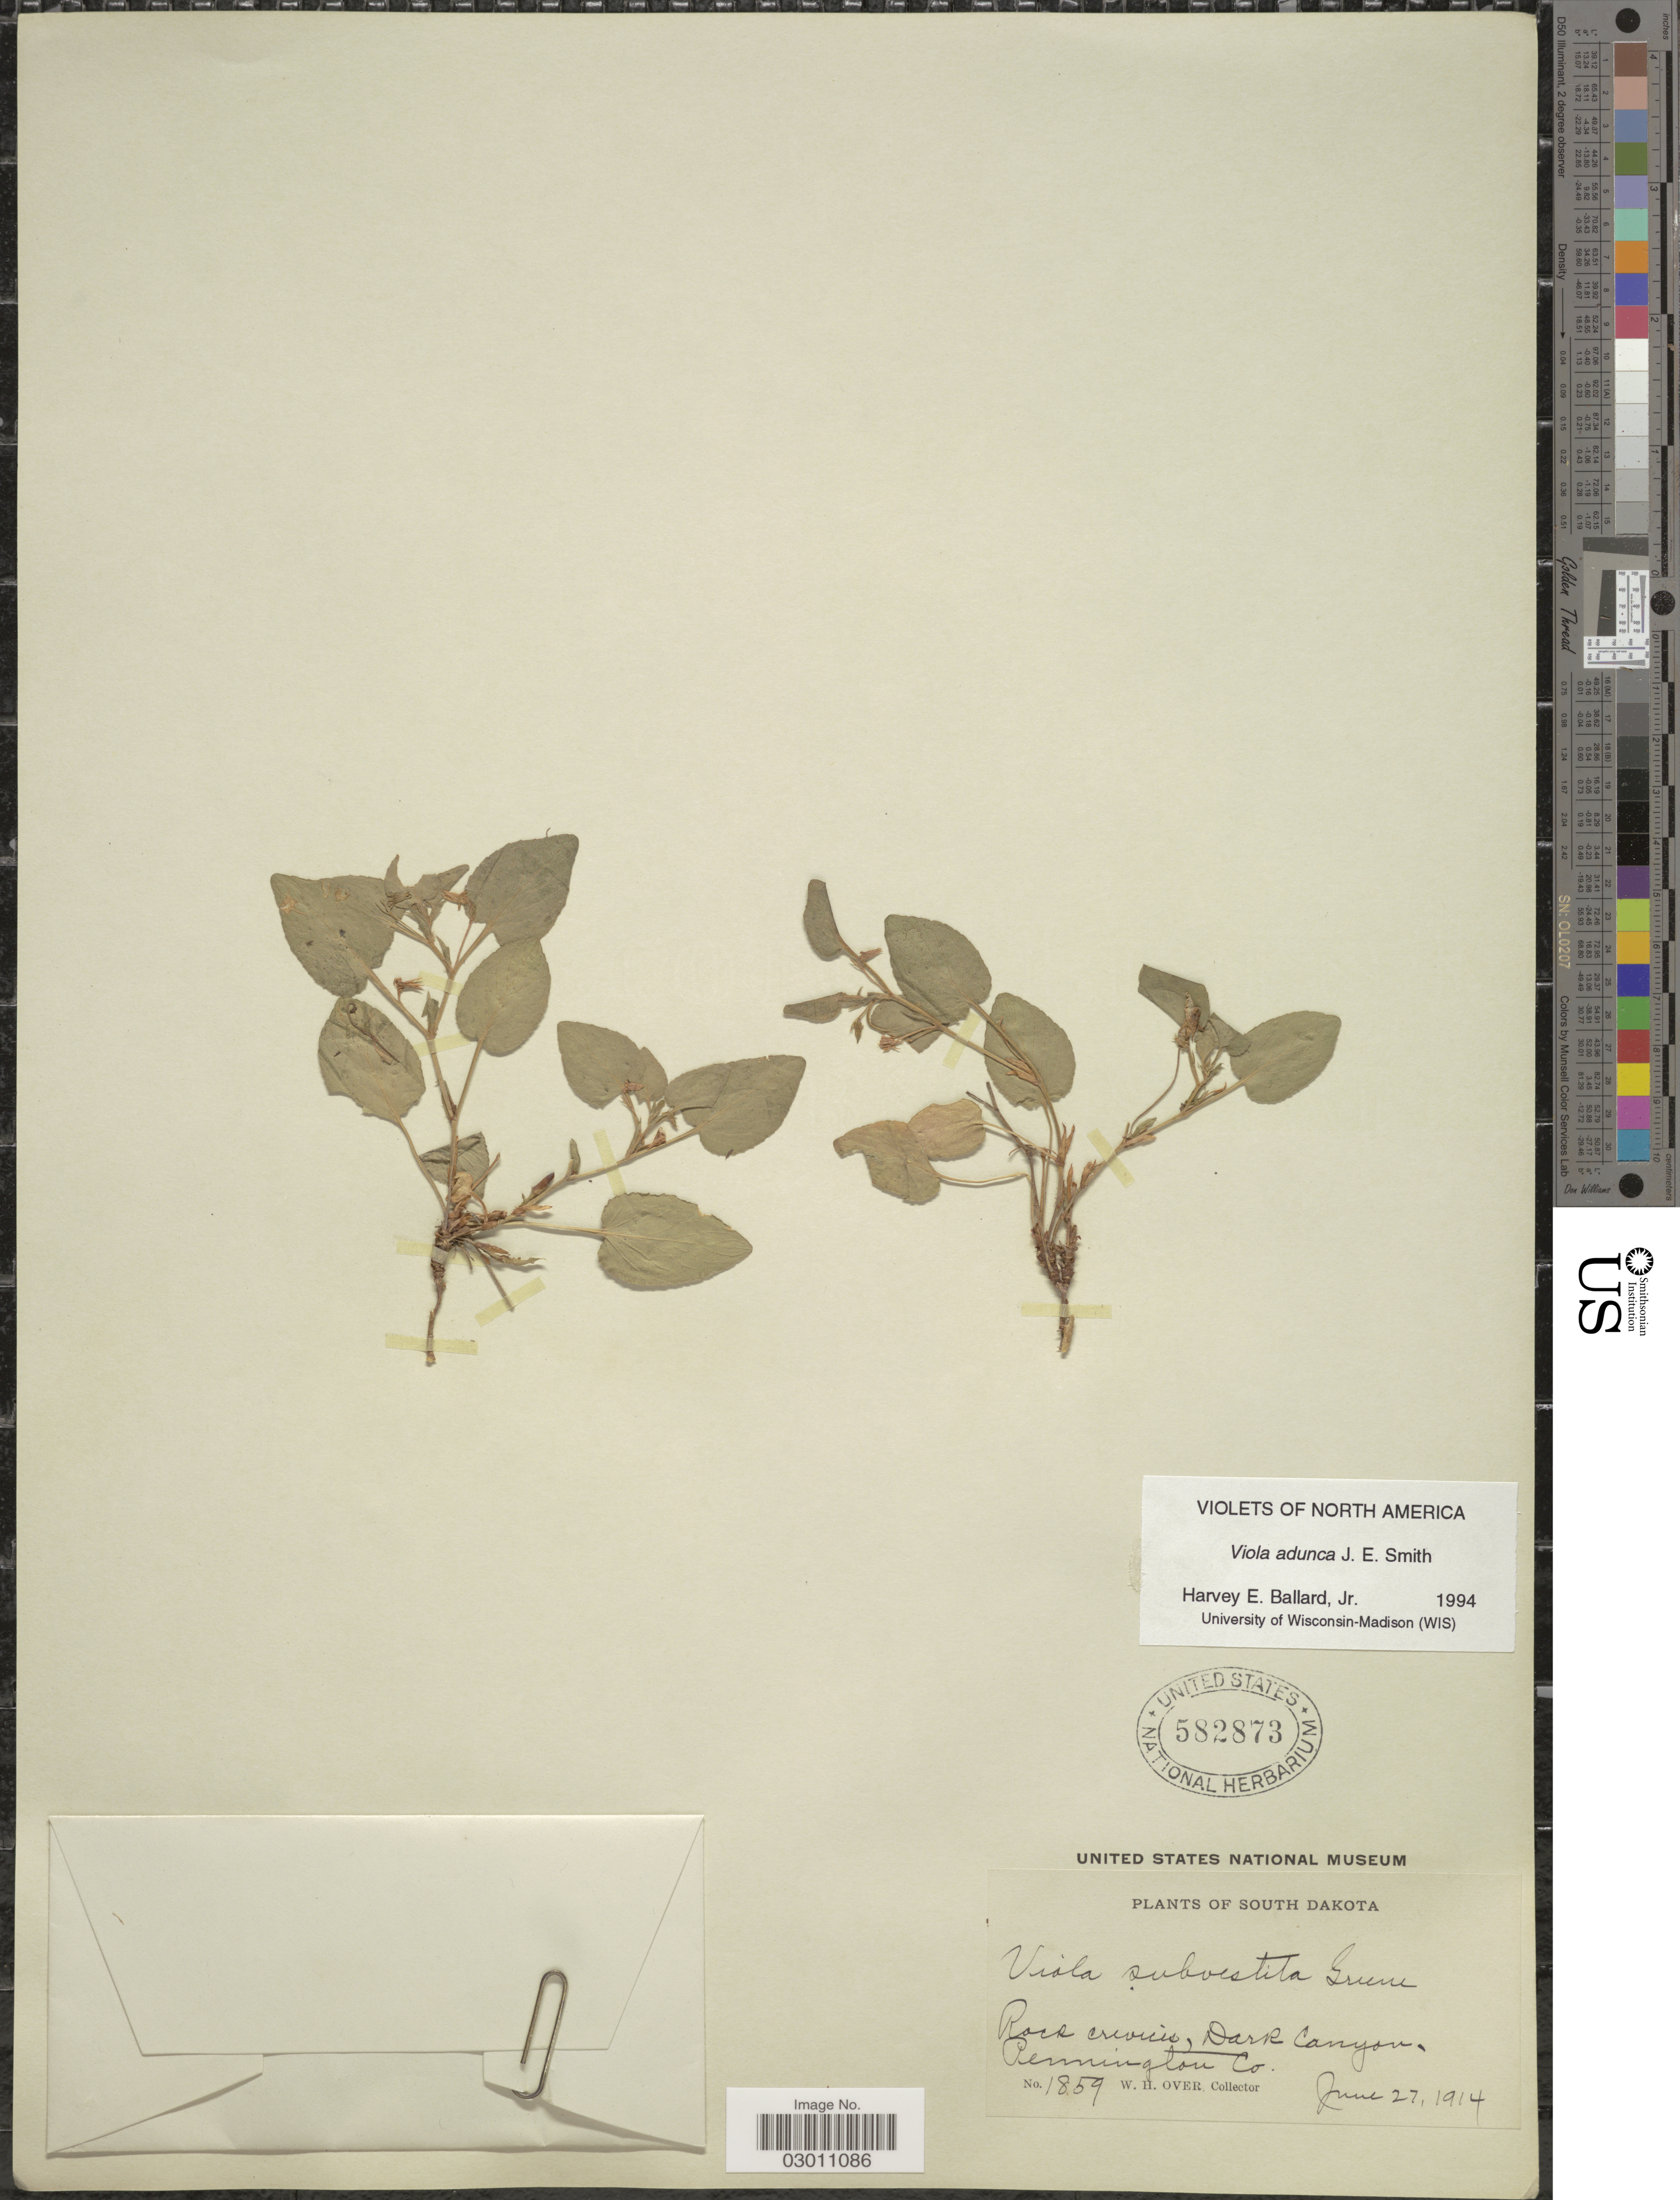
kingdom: Plantae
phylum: Tracheophyta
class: Magnoliopsida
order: Malpighiales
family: Violaceae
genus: Viola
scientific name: Viola adunca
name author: Sm.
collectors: W. Over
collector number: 1859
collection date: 1914-06-27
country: United States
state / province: South Dakota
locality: Rock crevices, Dark Canyon, Pennington Co.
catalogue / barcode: US 582873